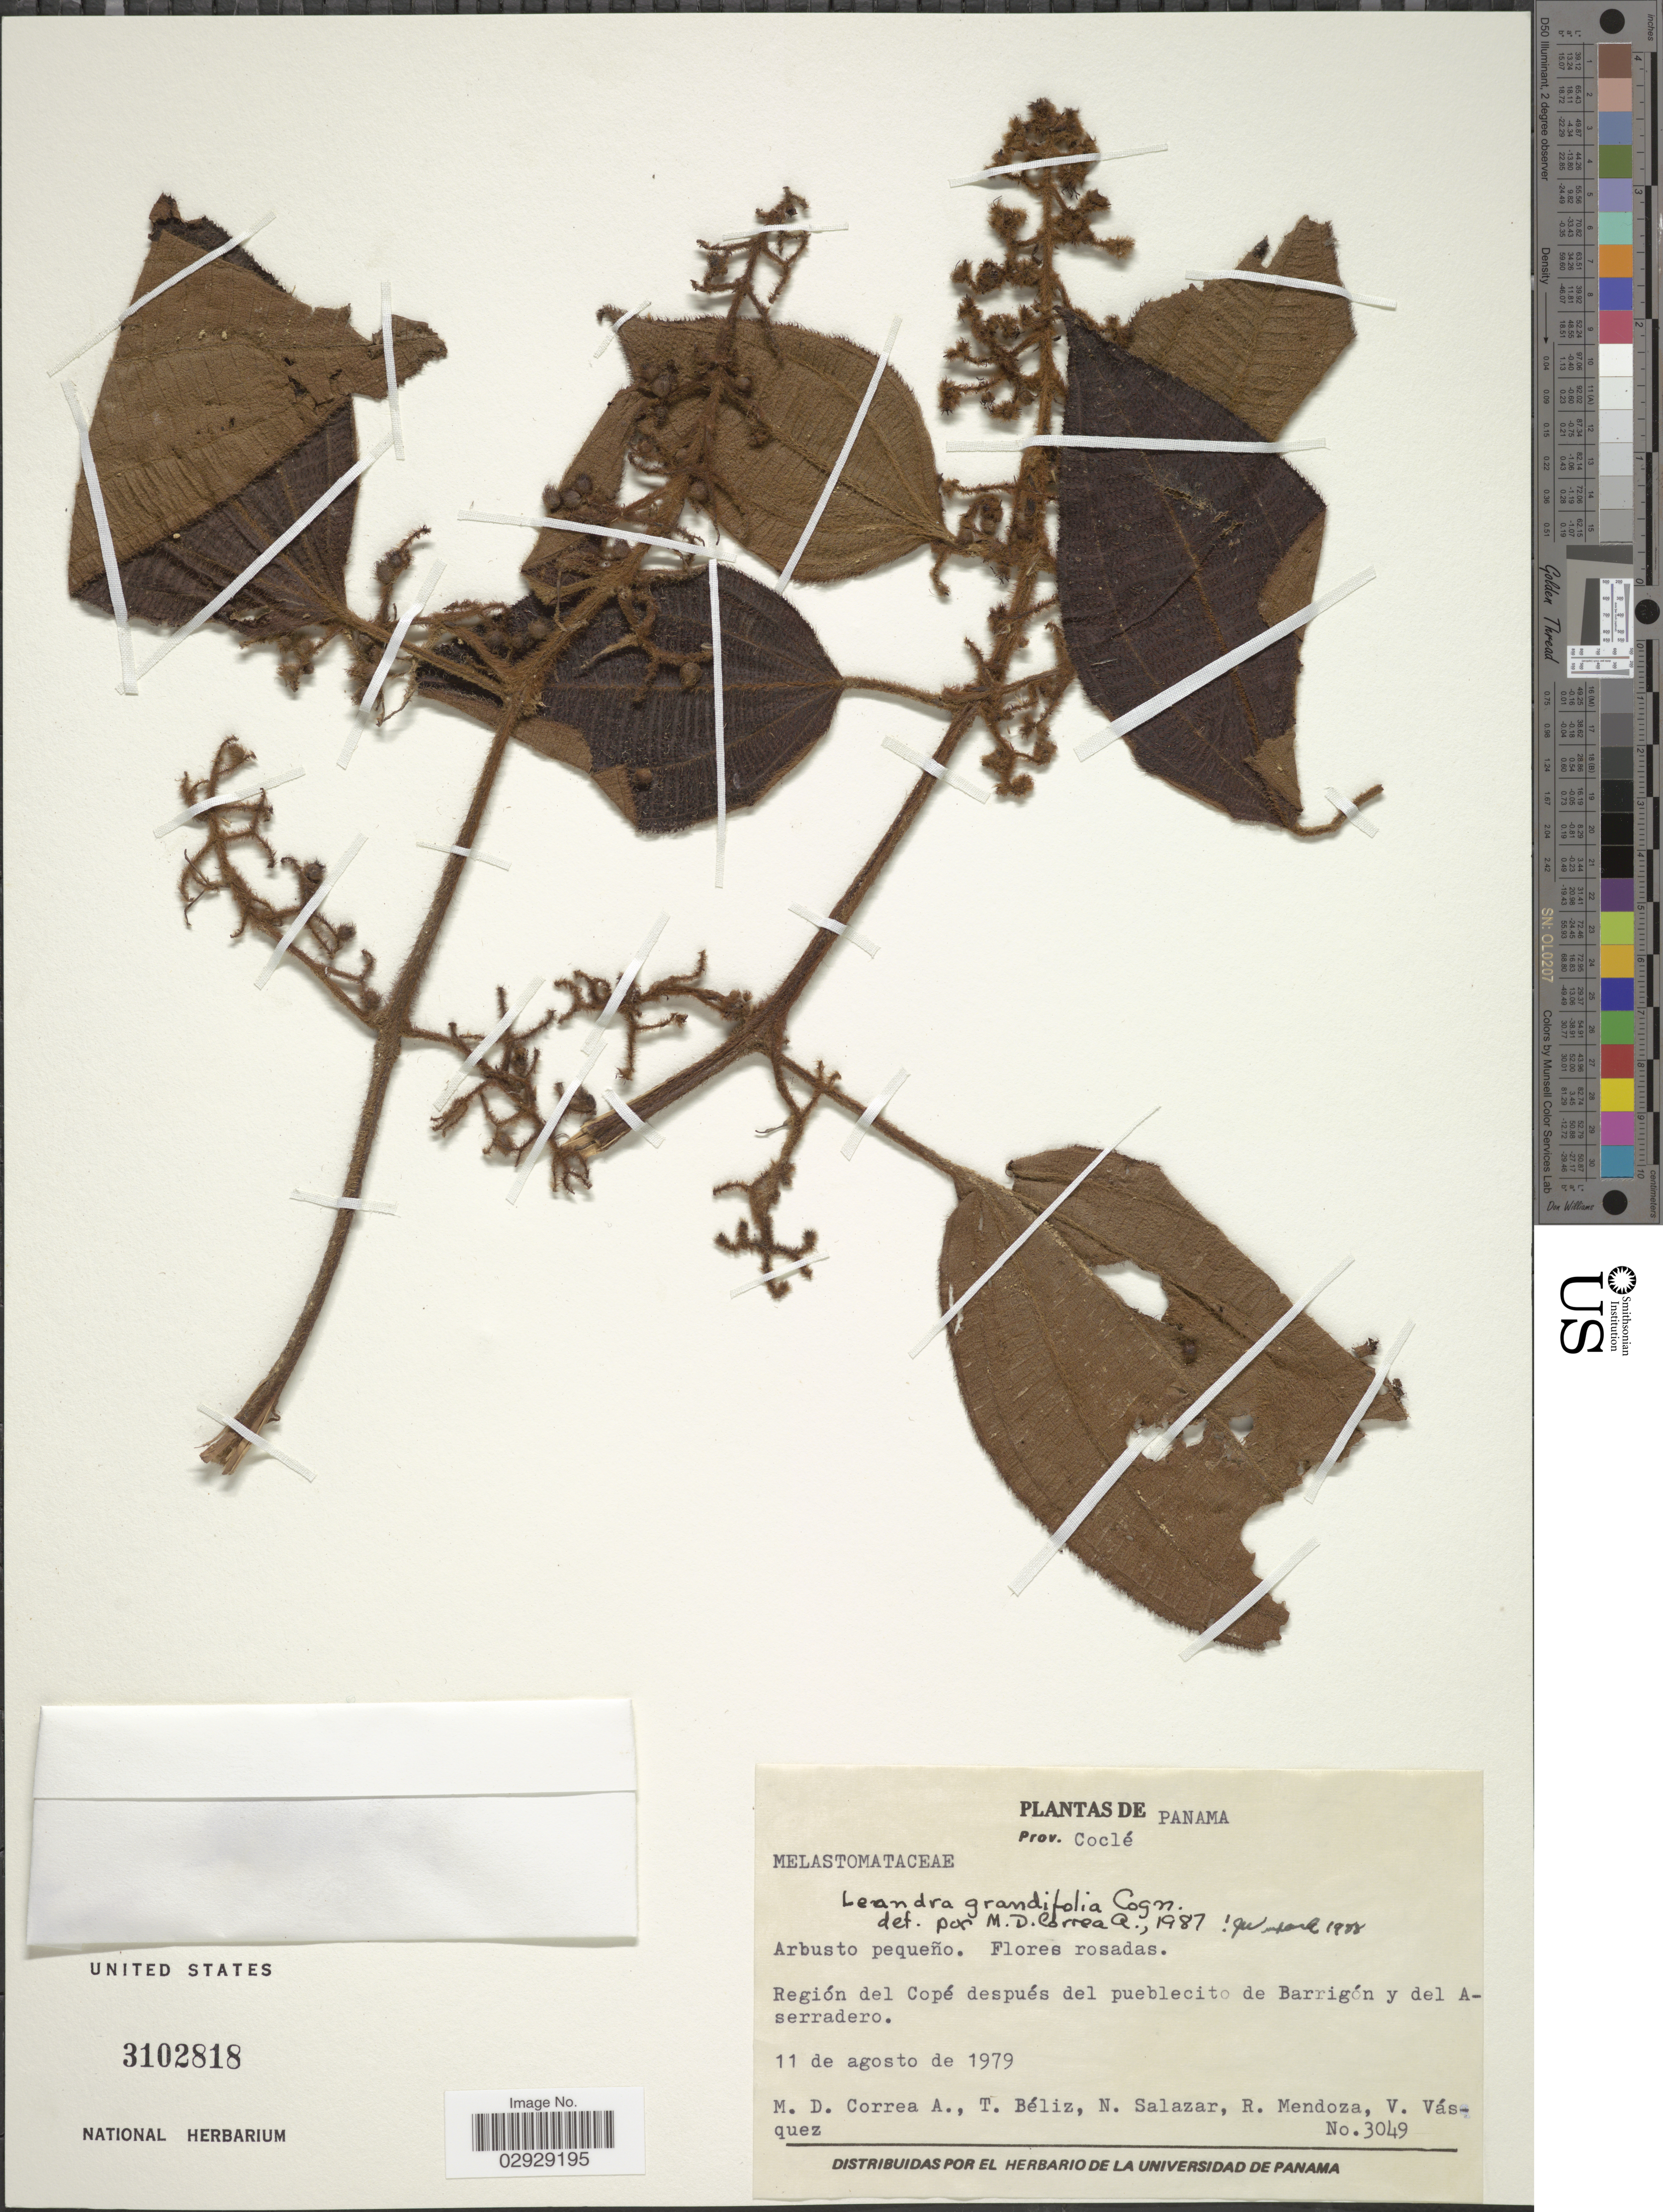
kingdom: Plantae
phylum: Tracheophyta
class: Magnoliopsida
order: Myrtales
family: Melastomataceae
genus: Leandra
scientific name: Leandra grandifolia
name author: Cogn.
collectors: M. D. Corrêa-A., T. Béliz, N. Salazar, R. Mendoza & V. Vasquez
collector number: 3049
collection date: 1979-08-11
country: Panama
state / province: Coclé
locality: Región del Copé después del pueblecito de Barrigón y del Aserradero.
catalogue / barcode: US 3102818